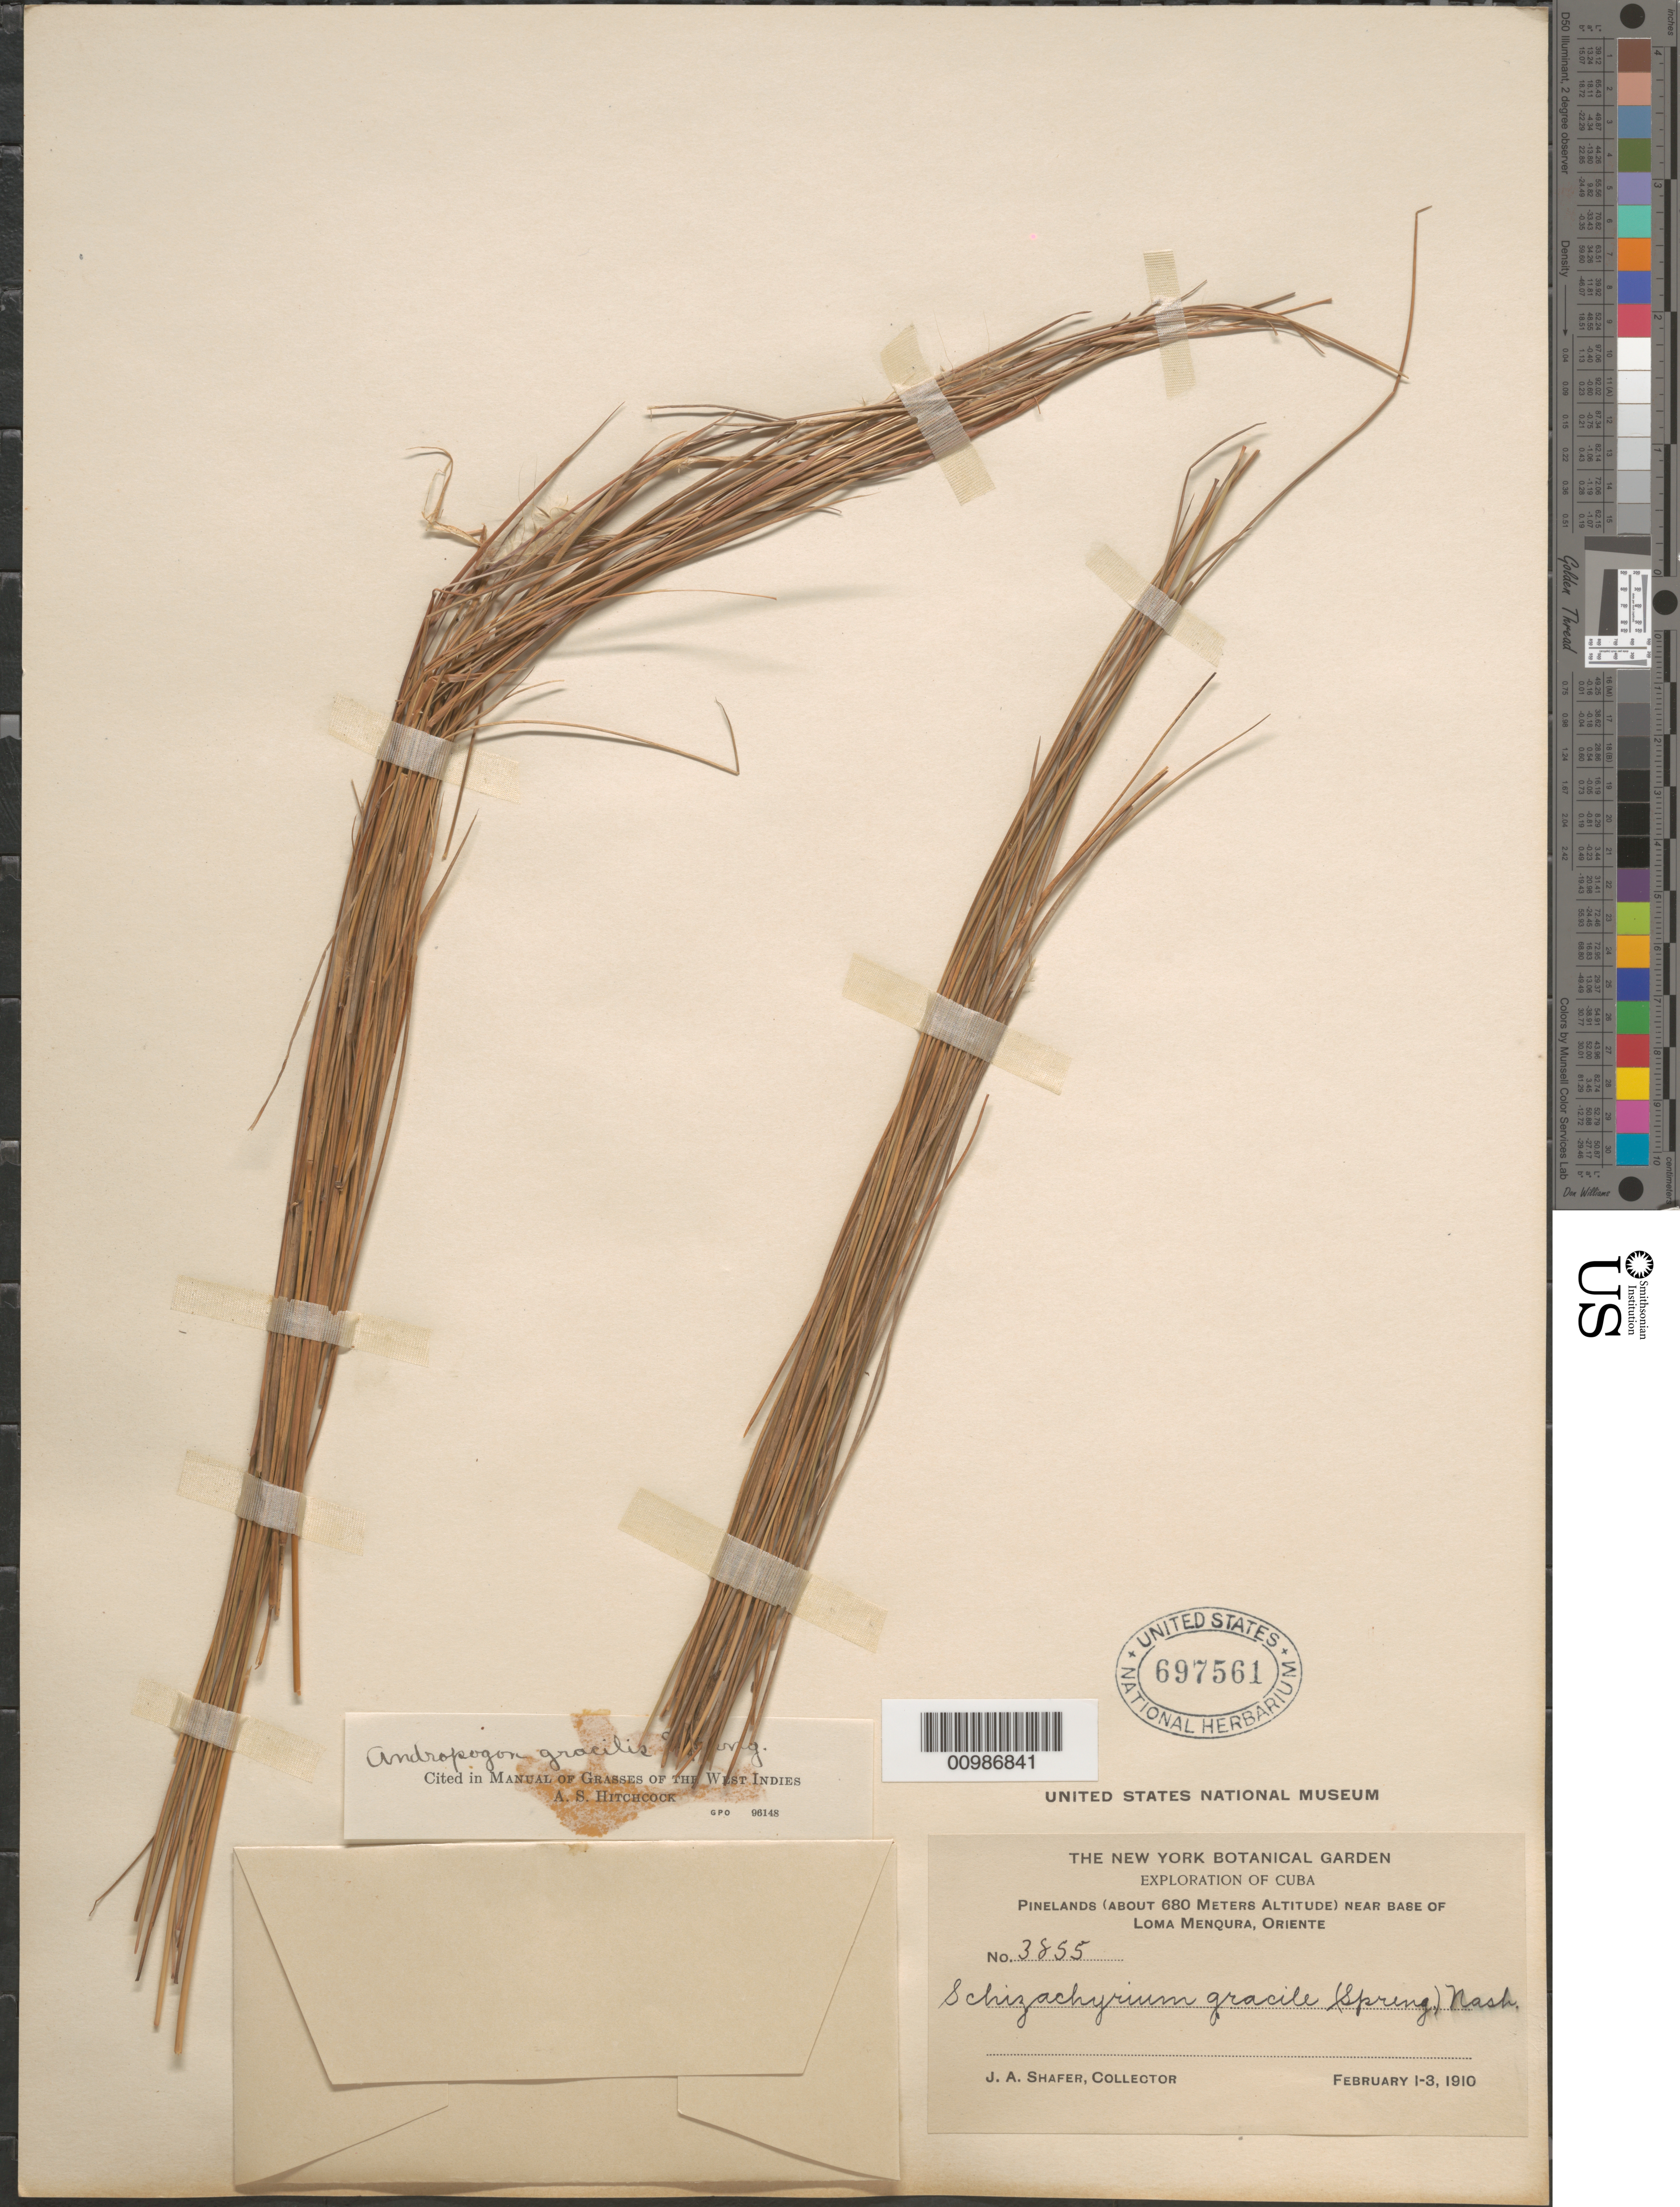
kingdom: Plantae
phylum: Tracheophyta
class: Liliopsida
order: Poales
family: Poaceae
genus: Andropogon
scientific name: Andropogon gracilis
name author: Spreng.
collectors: J. A. Shafer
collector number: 3855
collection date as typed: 01 Feb 1910 to03 Feb 1910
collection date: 1910-02-01/1910-02-03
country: Cuba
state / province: Oriente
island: Cuba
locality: Near base of Loma Menqura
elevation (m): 680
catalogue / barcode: US 697561